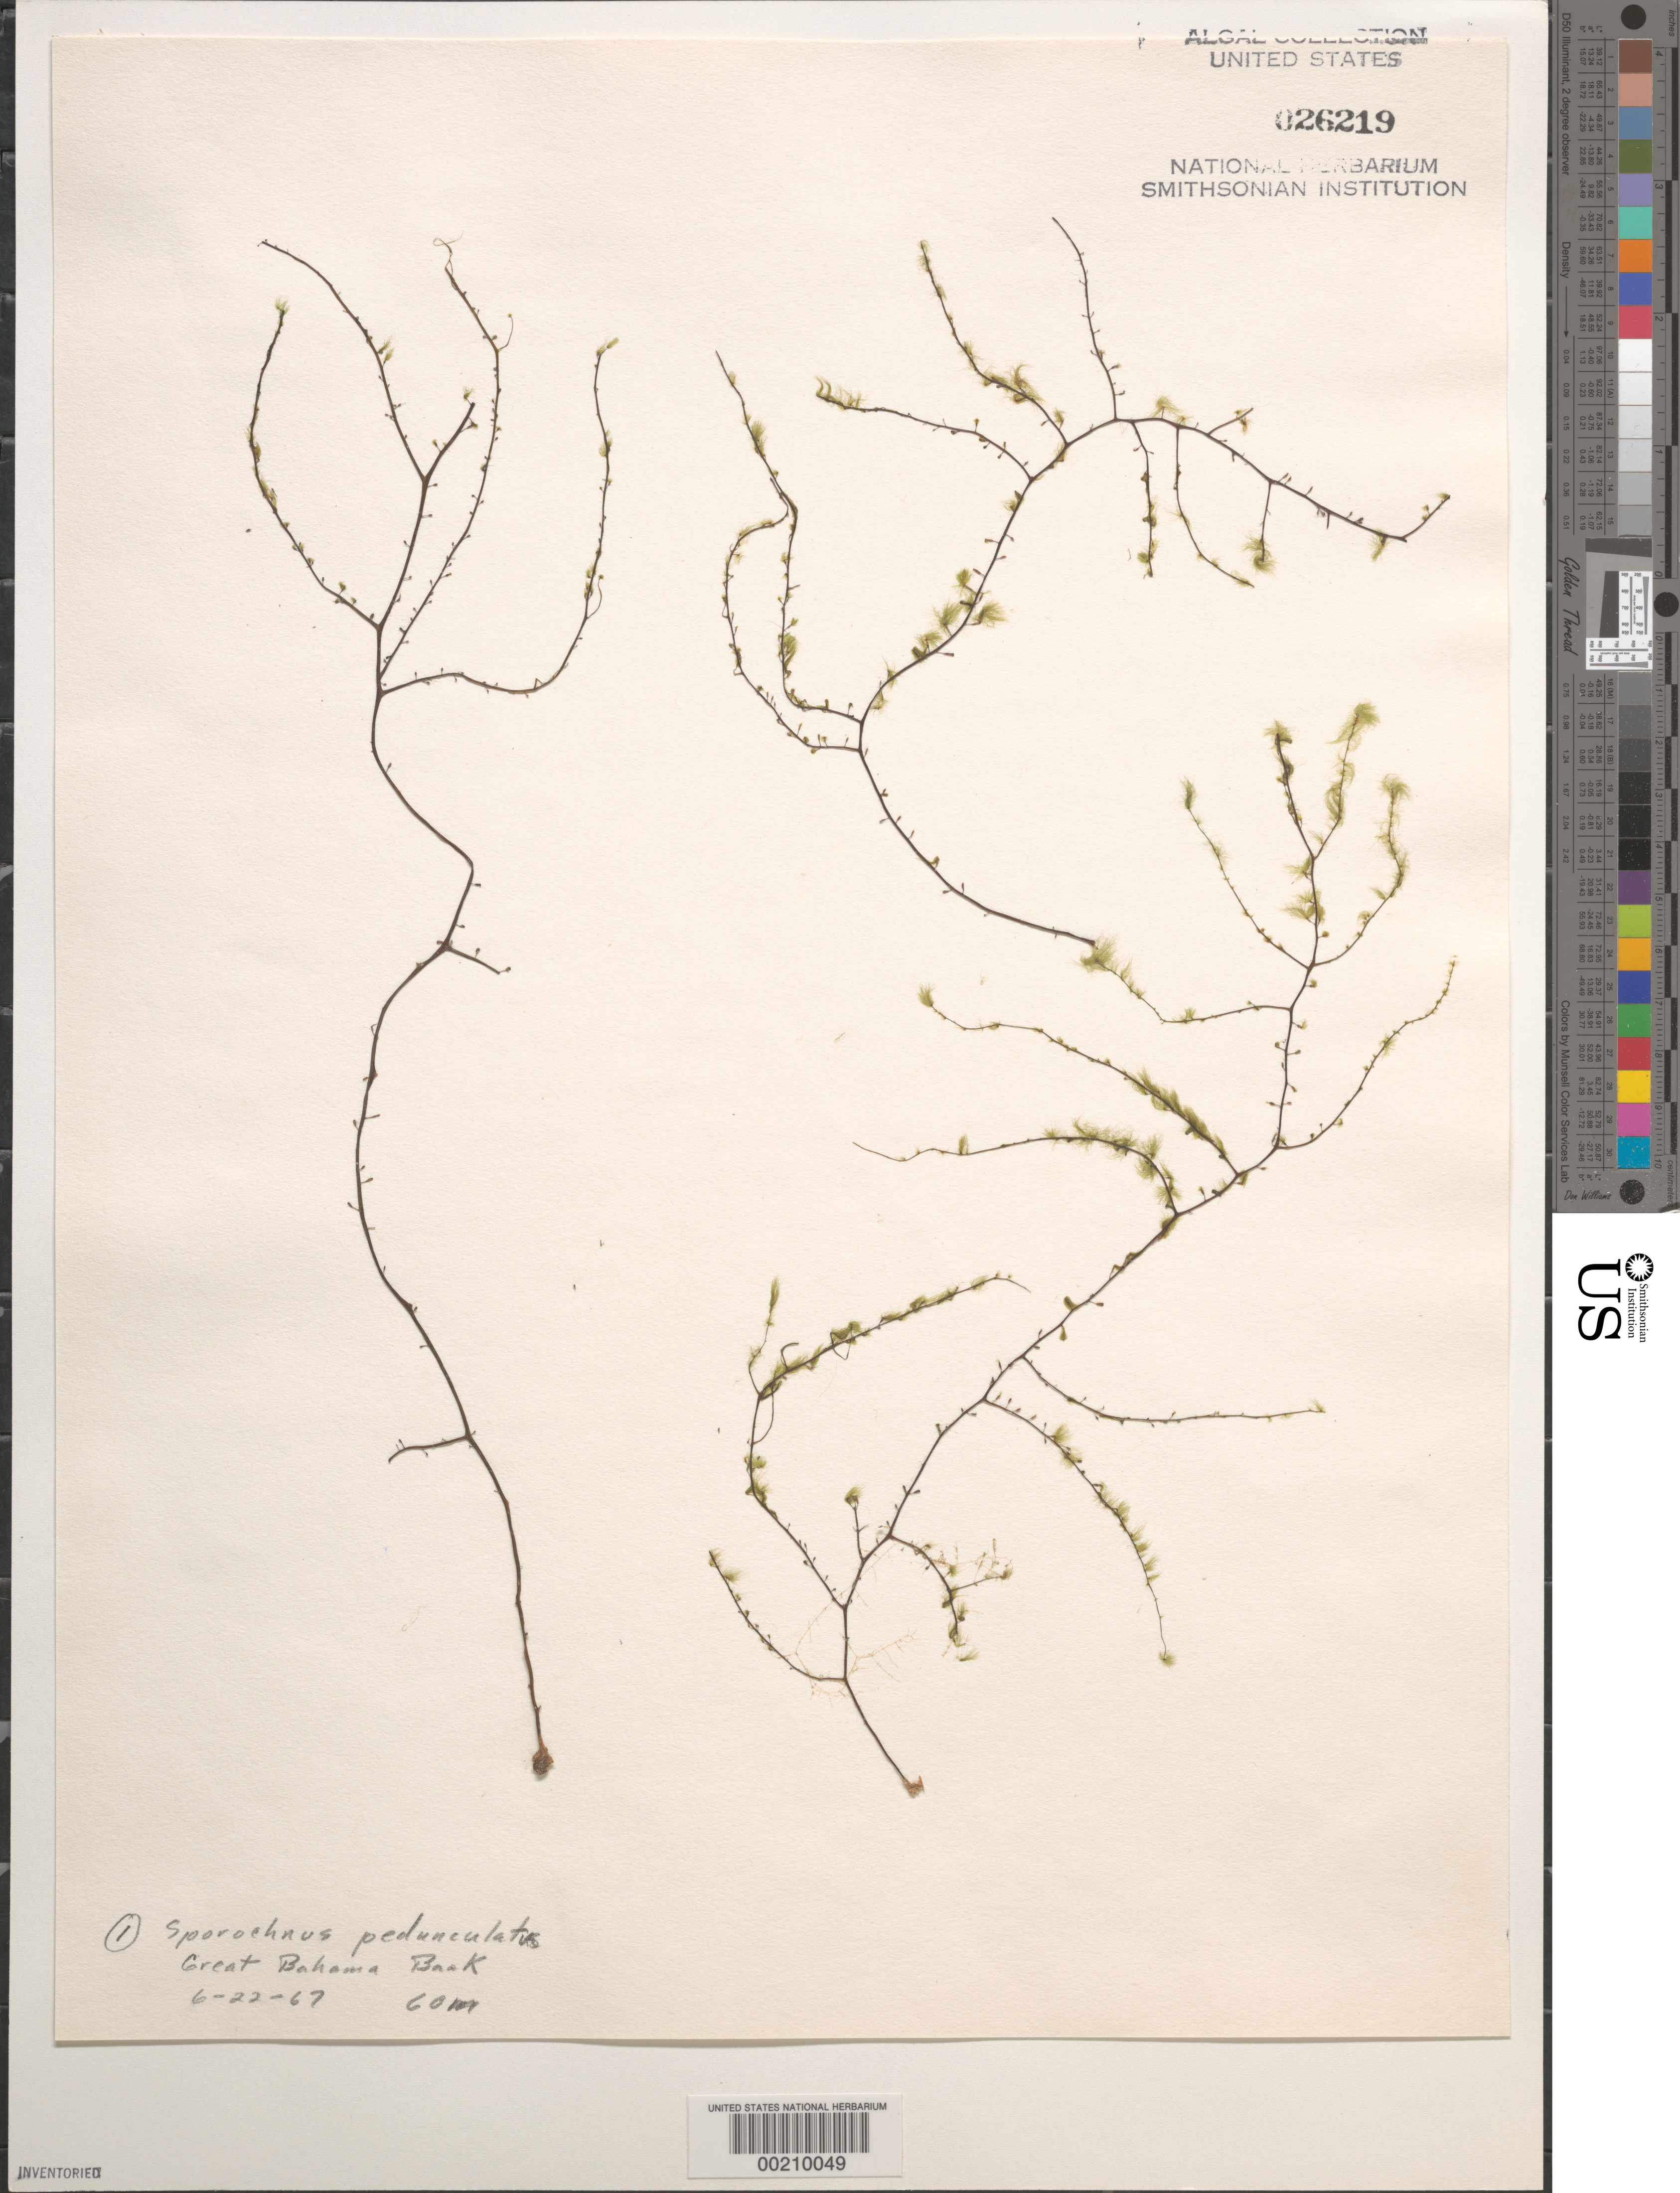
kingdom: Chromista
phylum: Ochrophyta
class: Phaeophyceae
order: Sporochnales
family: Sporochnaceae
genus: Sporochnus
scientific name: Sporochnus pedunculatus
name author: (Huds.) C. Agardh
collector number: B-67-1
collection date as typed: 22 Jun 1967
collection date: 1967-06-22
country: Bahamas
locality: Great Bahama Bank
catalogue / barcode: US 26219